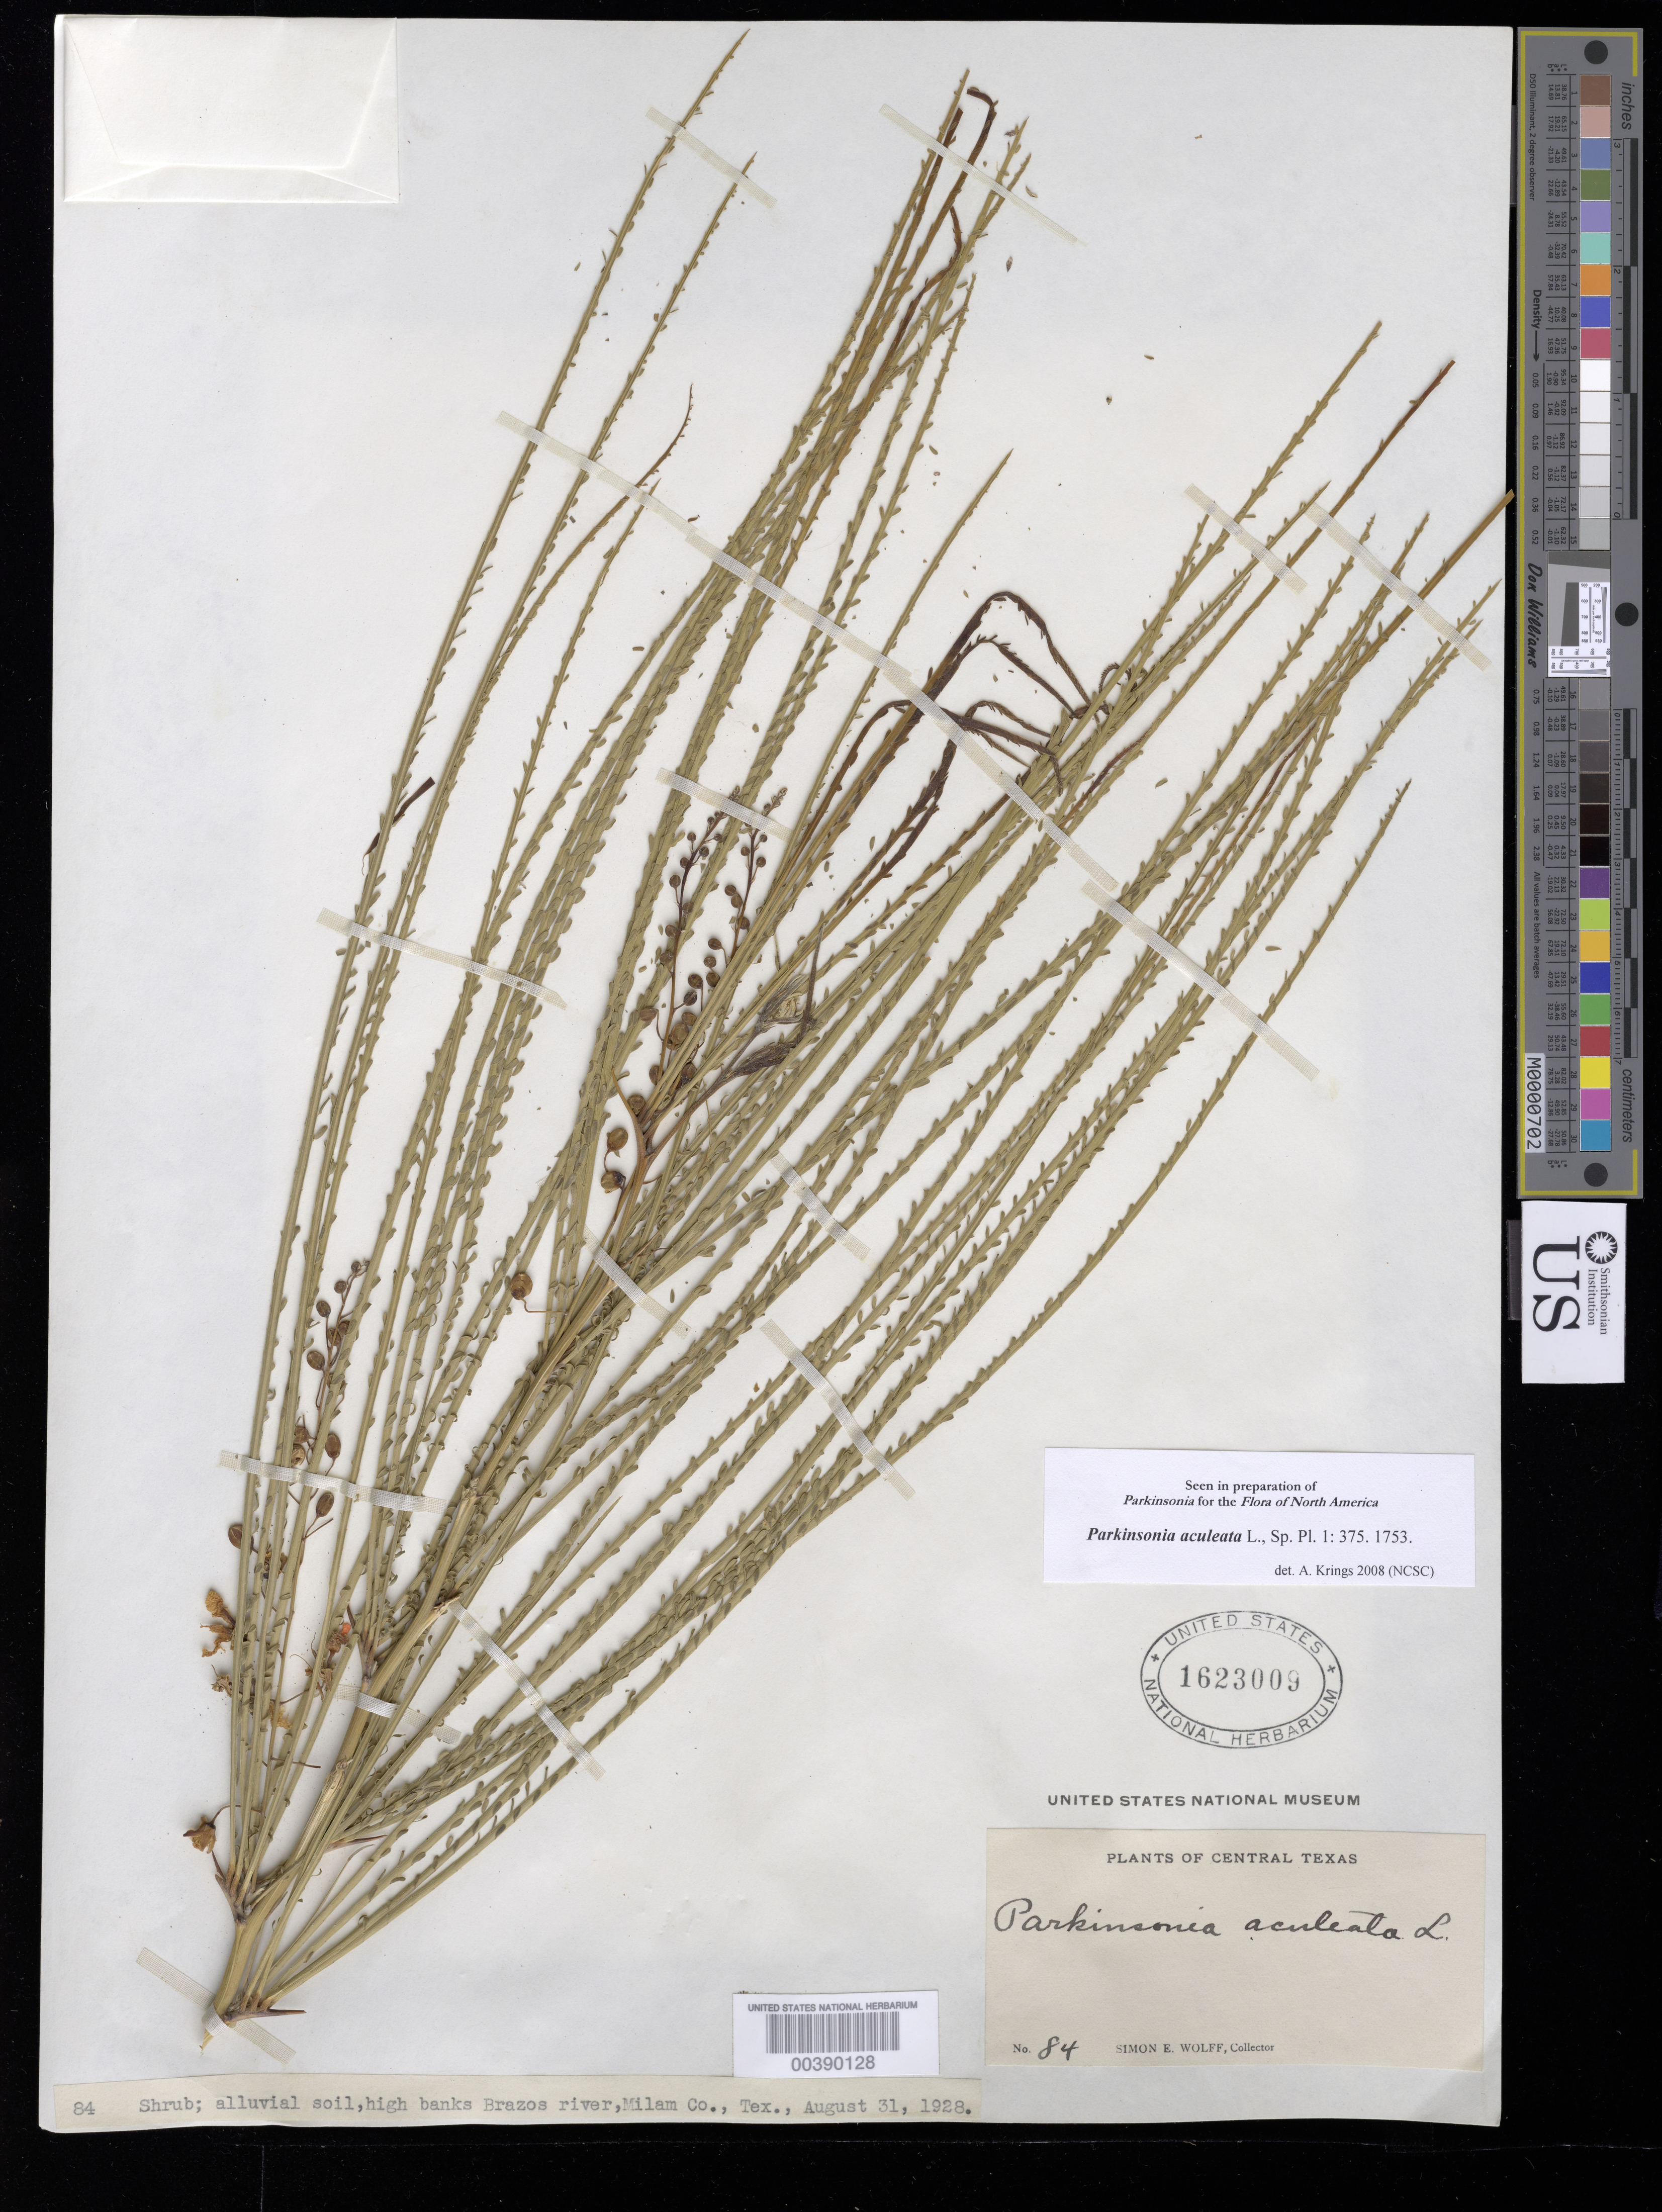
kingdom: Plantae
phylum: Tracheophyta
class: Magnoliopsida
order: Fabales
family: Fabaceae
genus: Parkinsonia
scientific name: Parkinsonia aculeata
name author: L.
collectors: S. E. Wolff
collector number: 84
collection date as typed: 31 Aug 1928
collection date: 1928-08-31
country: United States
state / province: Texas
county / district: Milam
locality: High banks brazos river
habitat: Alluvial soil, high banks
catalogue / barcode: US 1623009